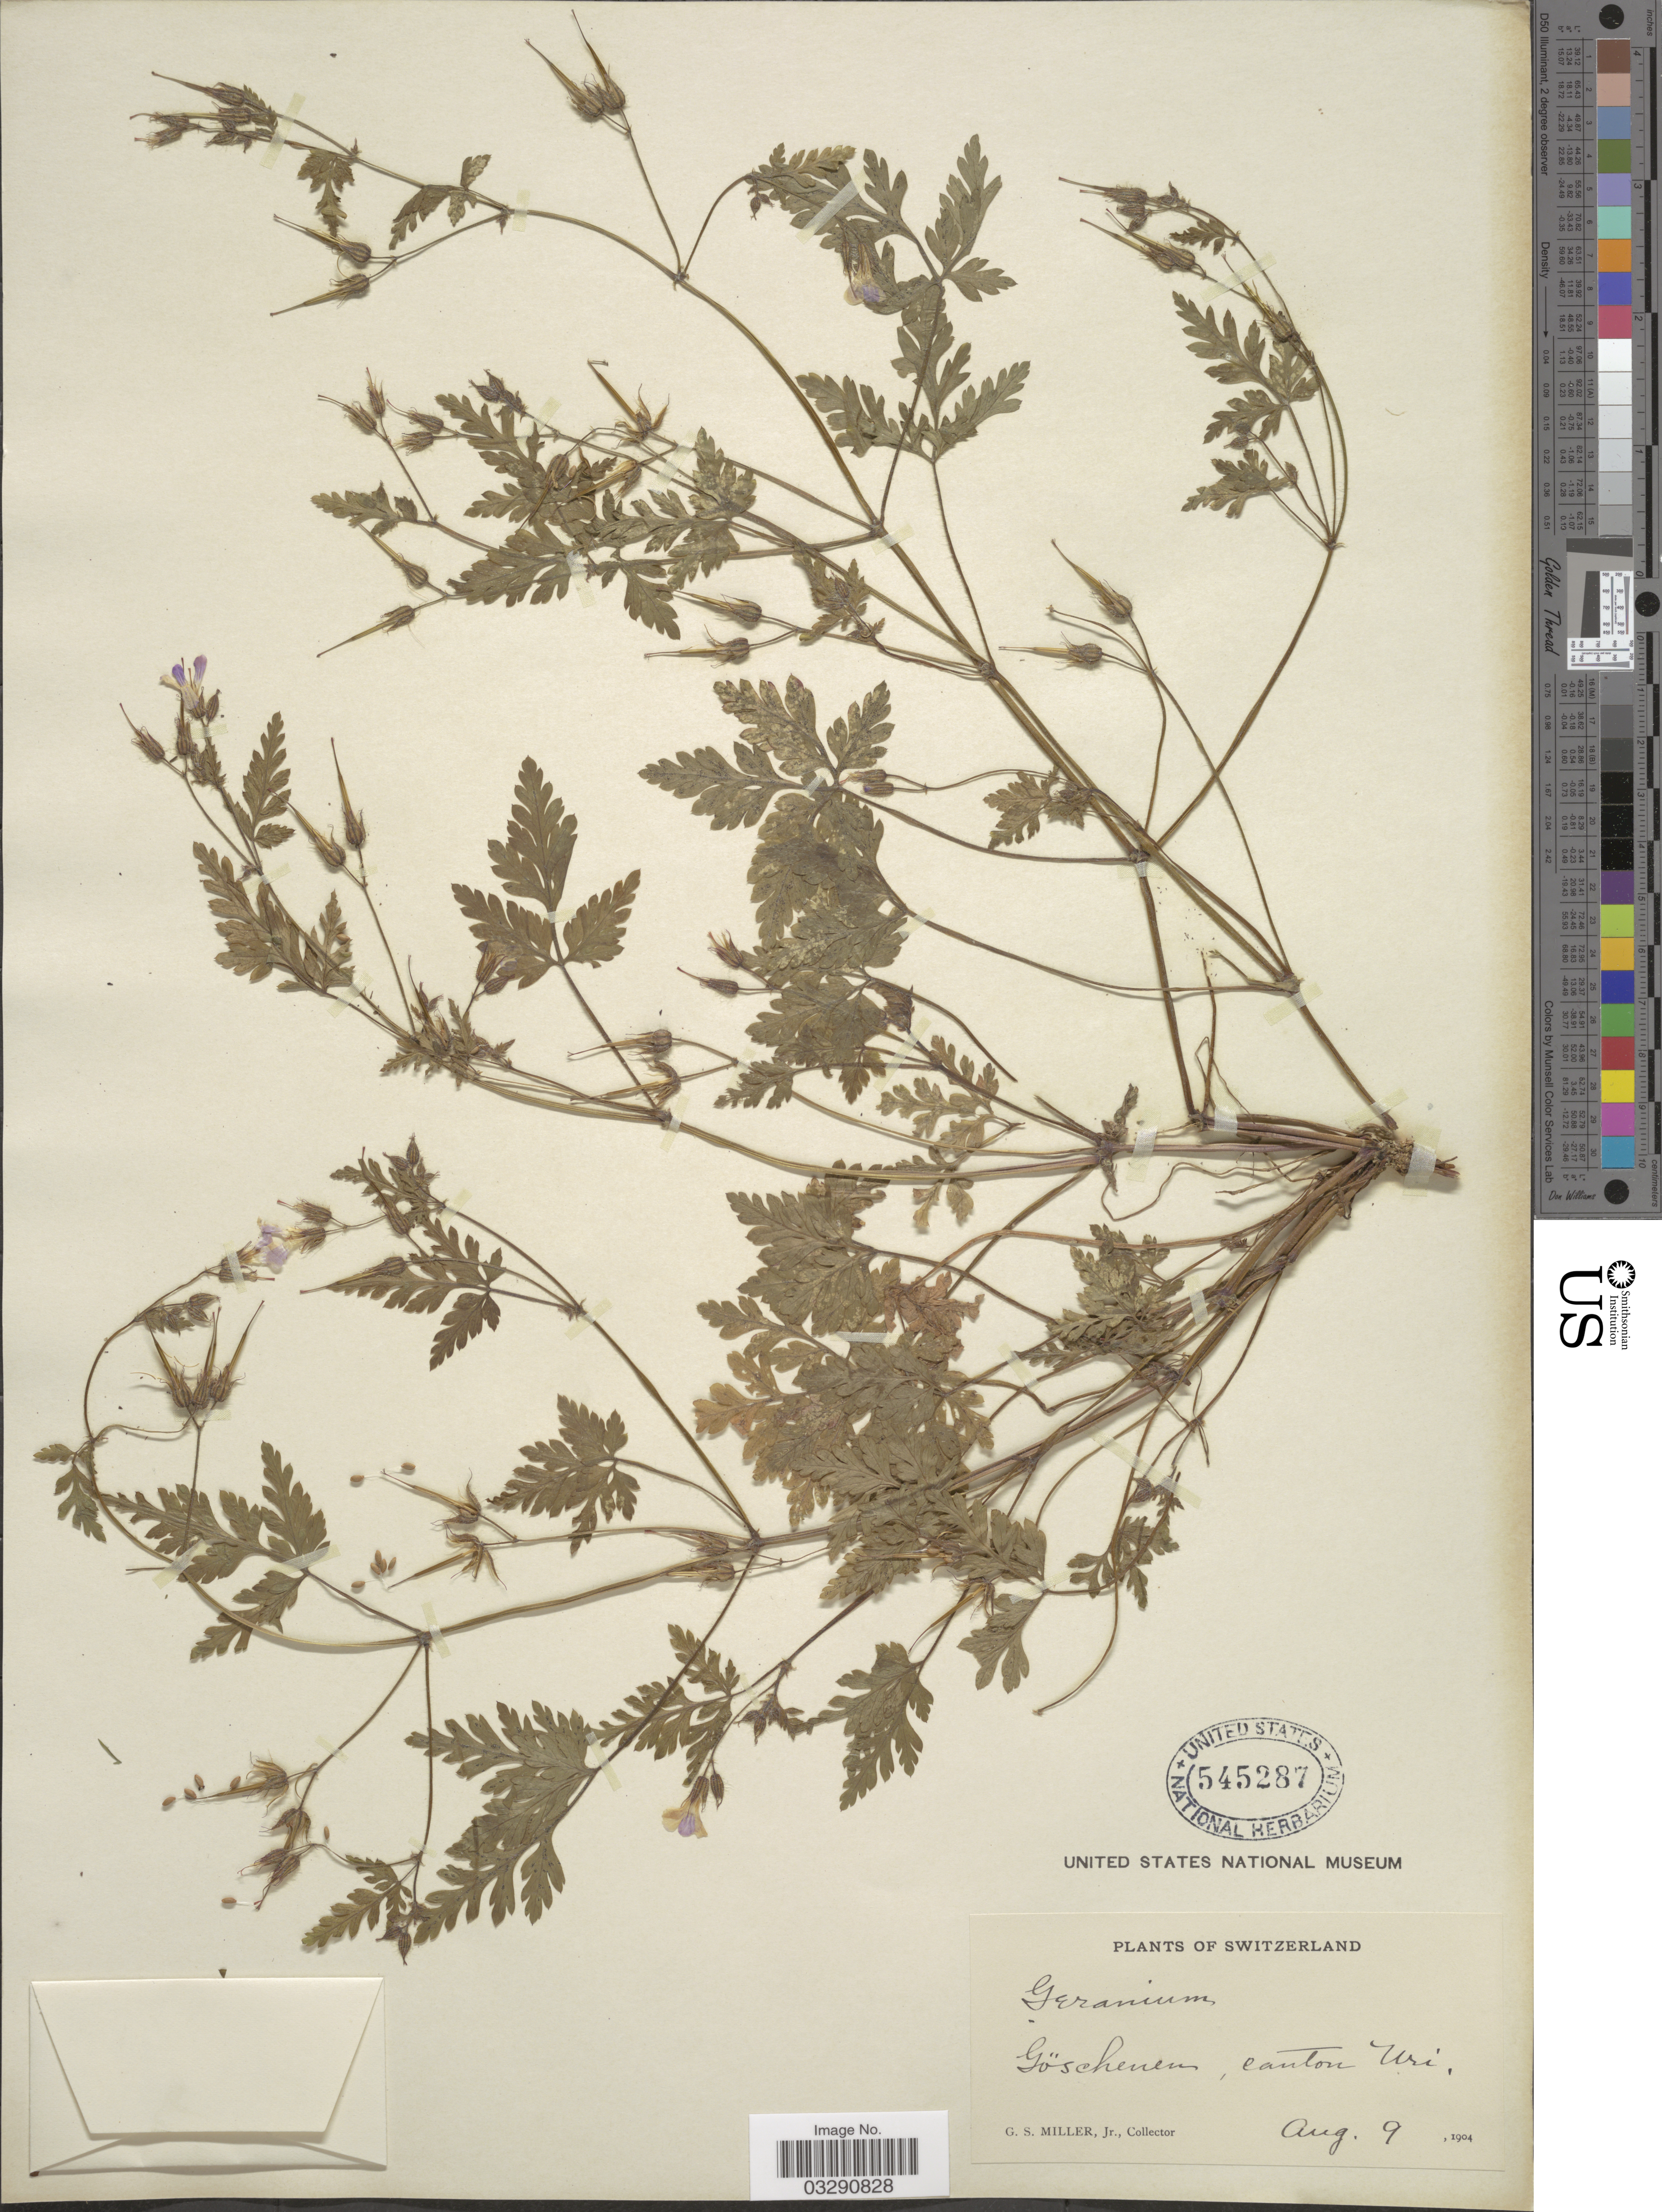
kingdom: Plantae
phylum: Tracheophyta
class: Magnoliopsida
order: Geraniales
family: Geraniaceae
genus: Geranium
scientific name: Geranium robertianum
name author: L.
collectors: G. S. Miller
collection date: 1904-08-09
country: Switzerland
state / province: Uri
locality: Göschenen, canton Uri.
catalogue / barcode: US 545287